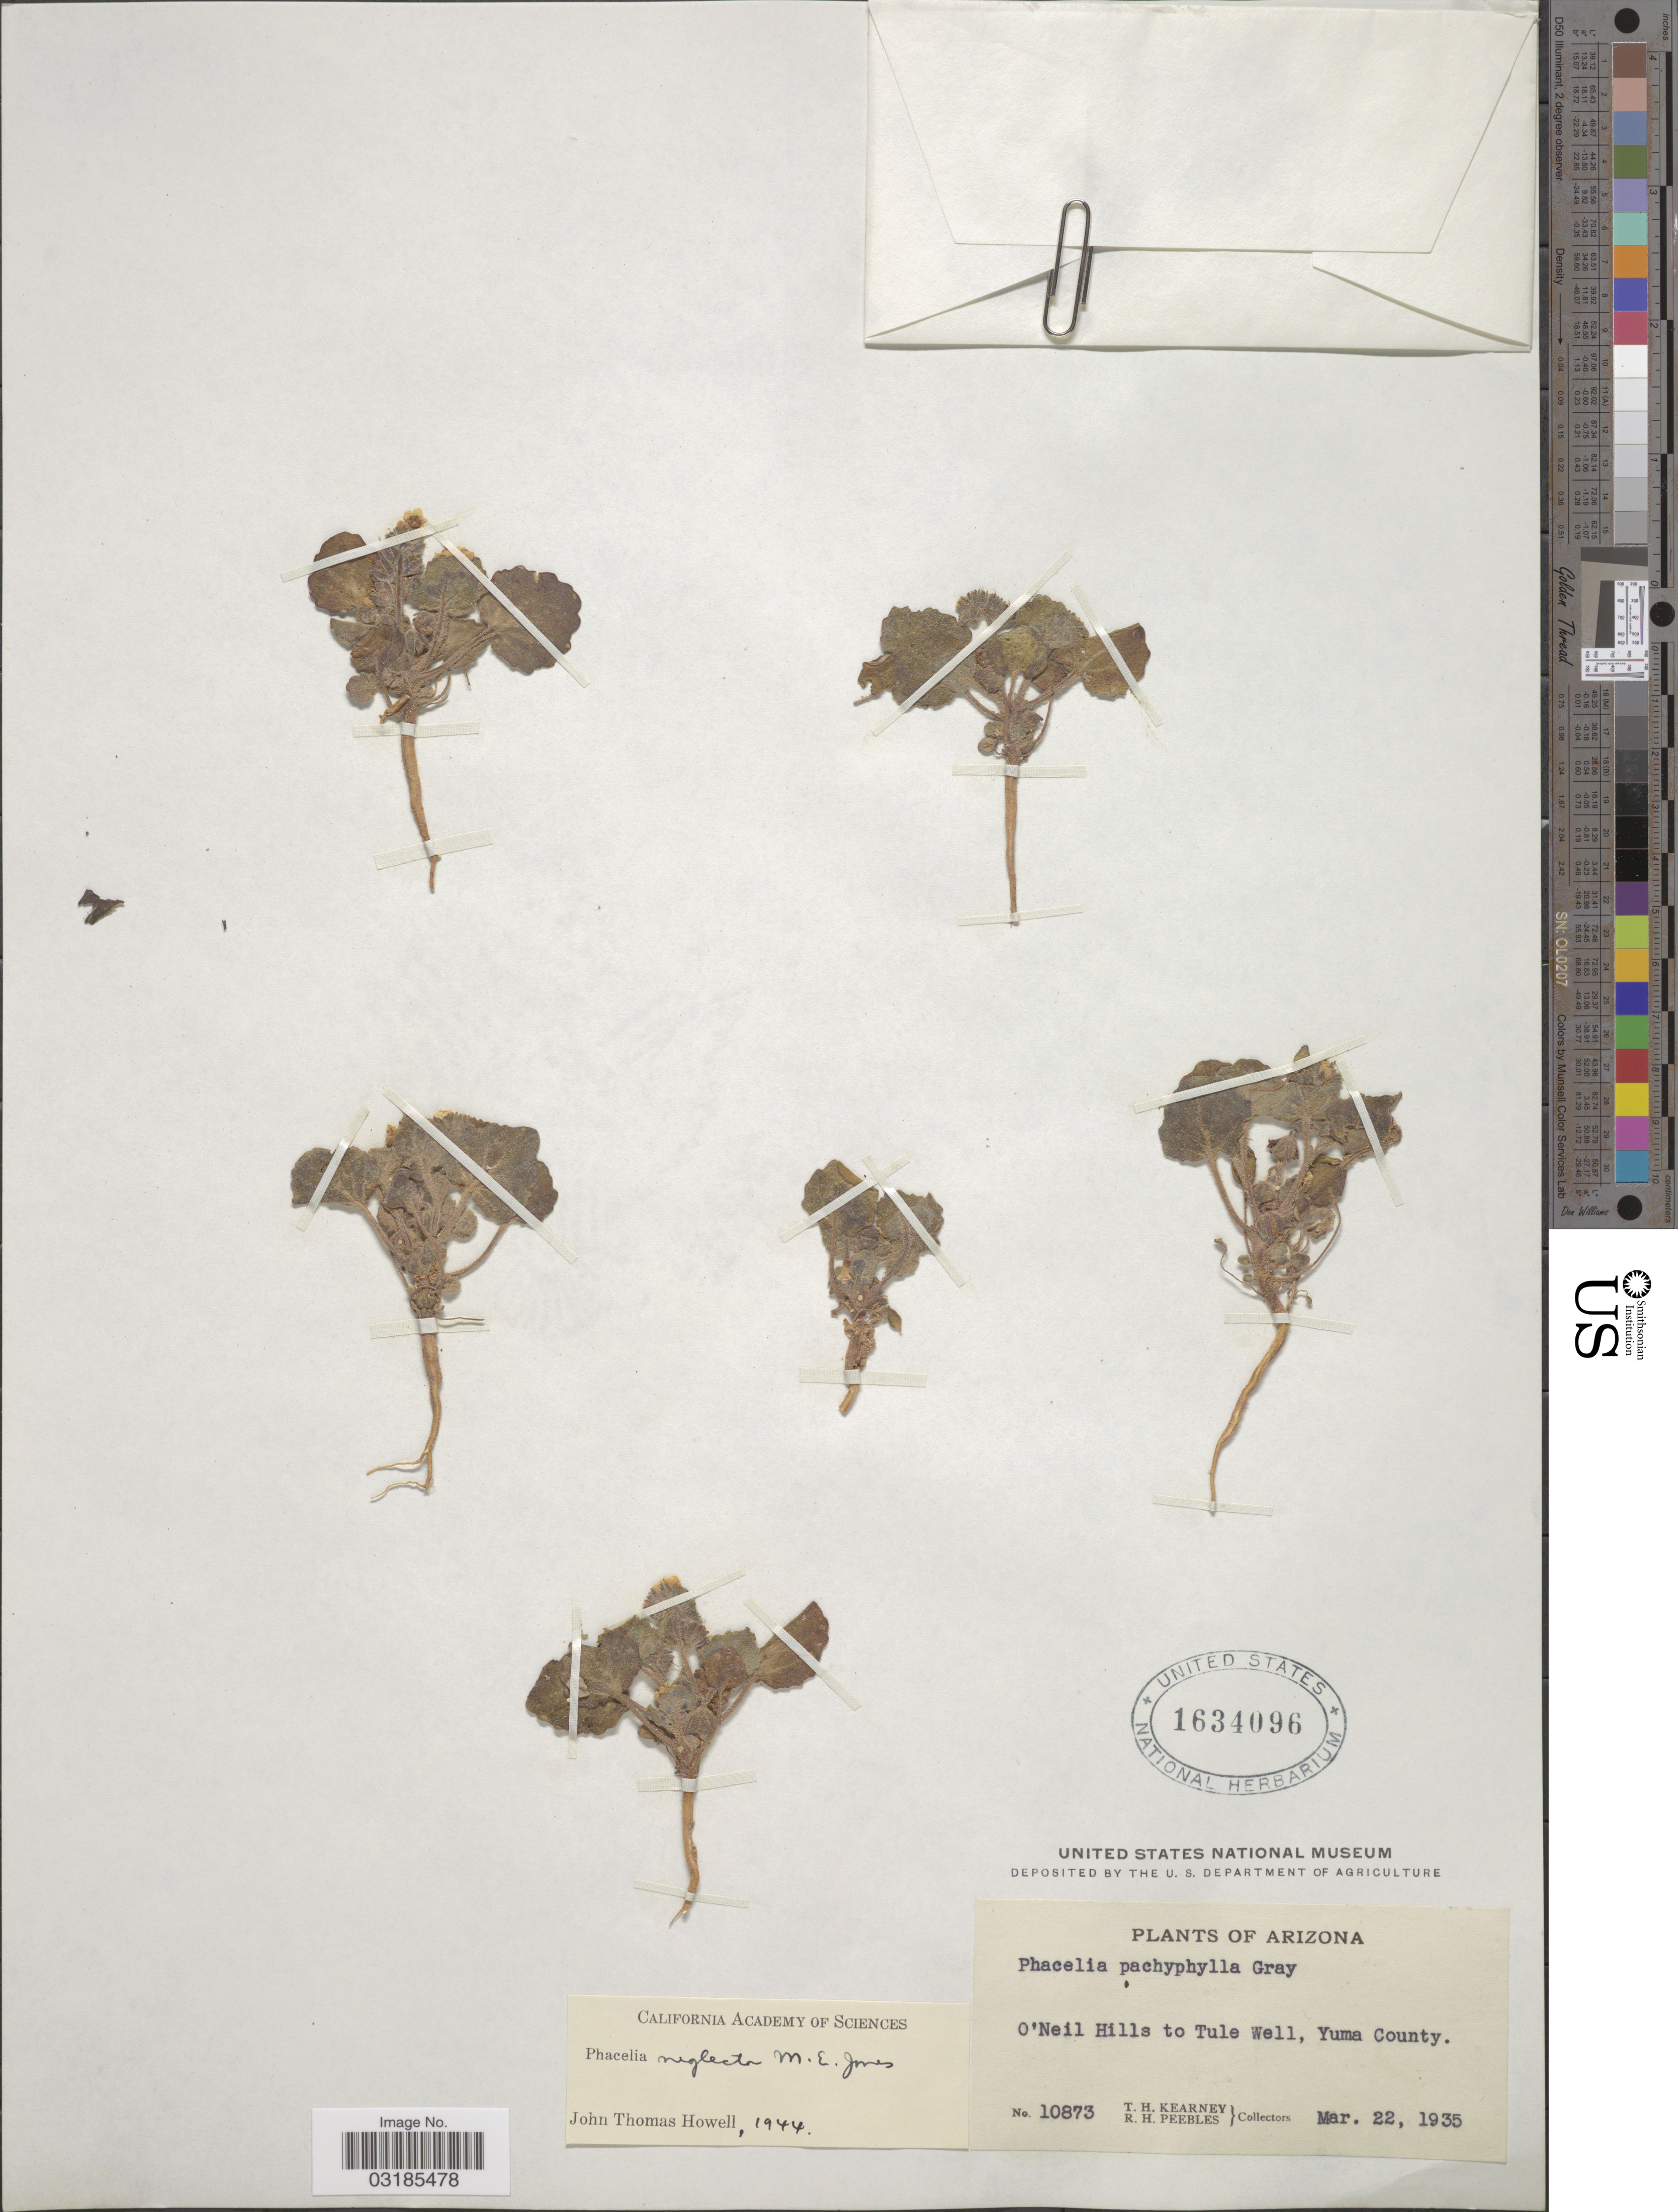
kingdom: Plantae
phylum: Tracheophyta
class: Magnoliopsida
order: Boraginales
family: Hydrophyllaceae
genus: Phacelia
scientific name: Phacelia neglecta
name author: M.E. Jones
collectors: T. H. Kearney & R. H. Peebles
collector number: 10873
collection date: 1935-03-22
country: United States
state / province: Arizona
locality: O'Neill Hills to Tule Well, Yuma County.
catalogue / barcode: US 1634096